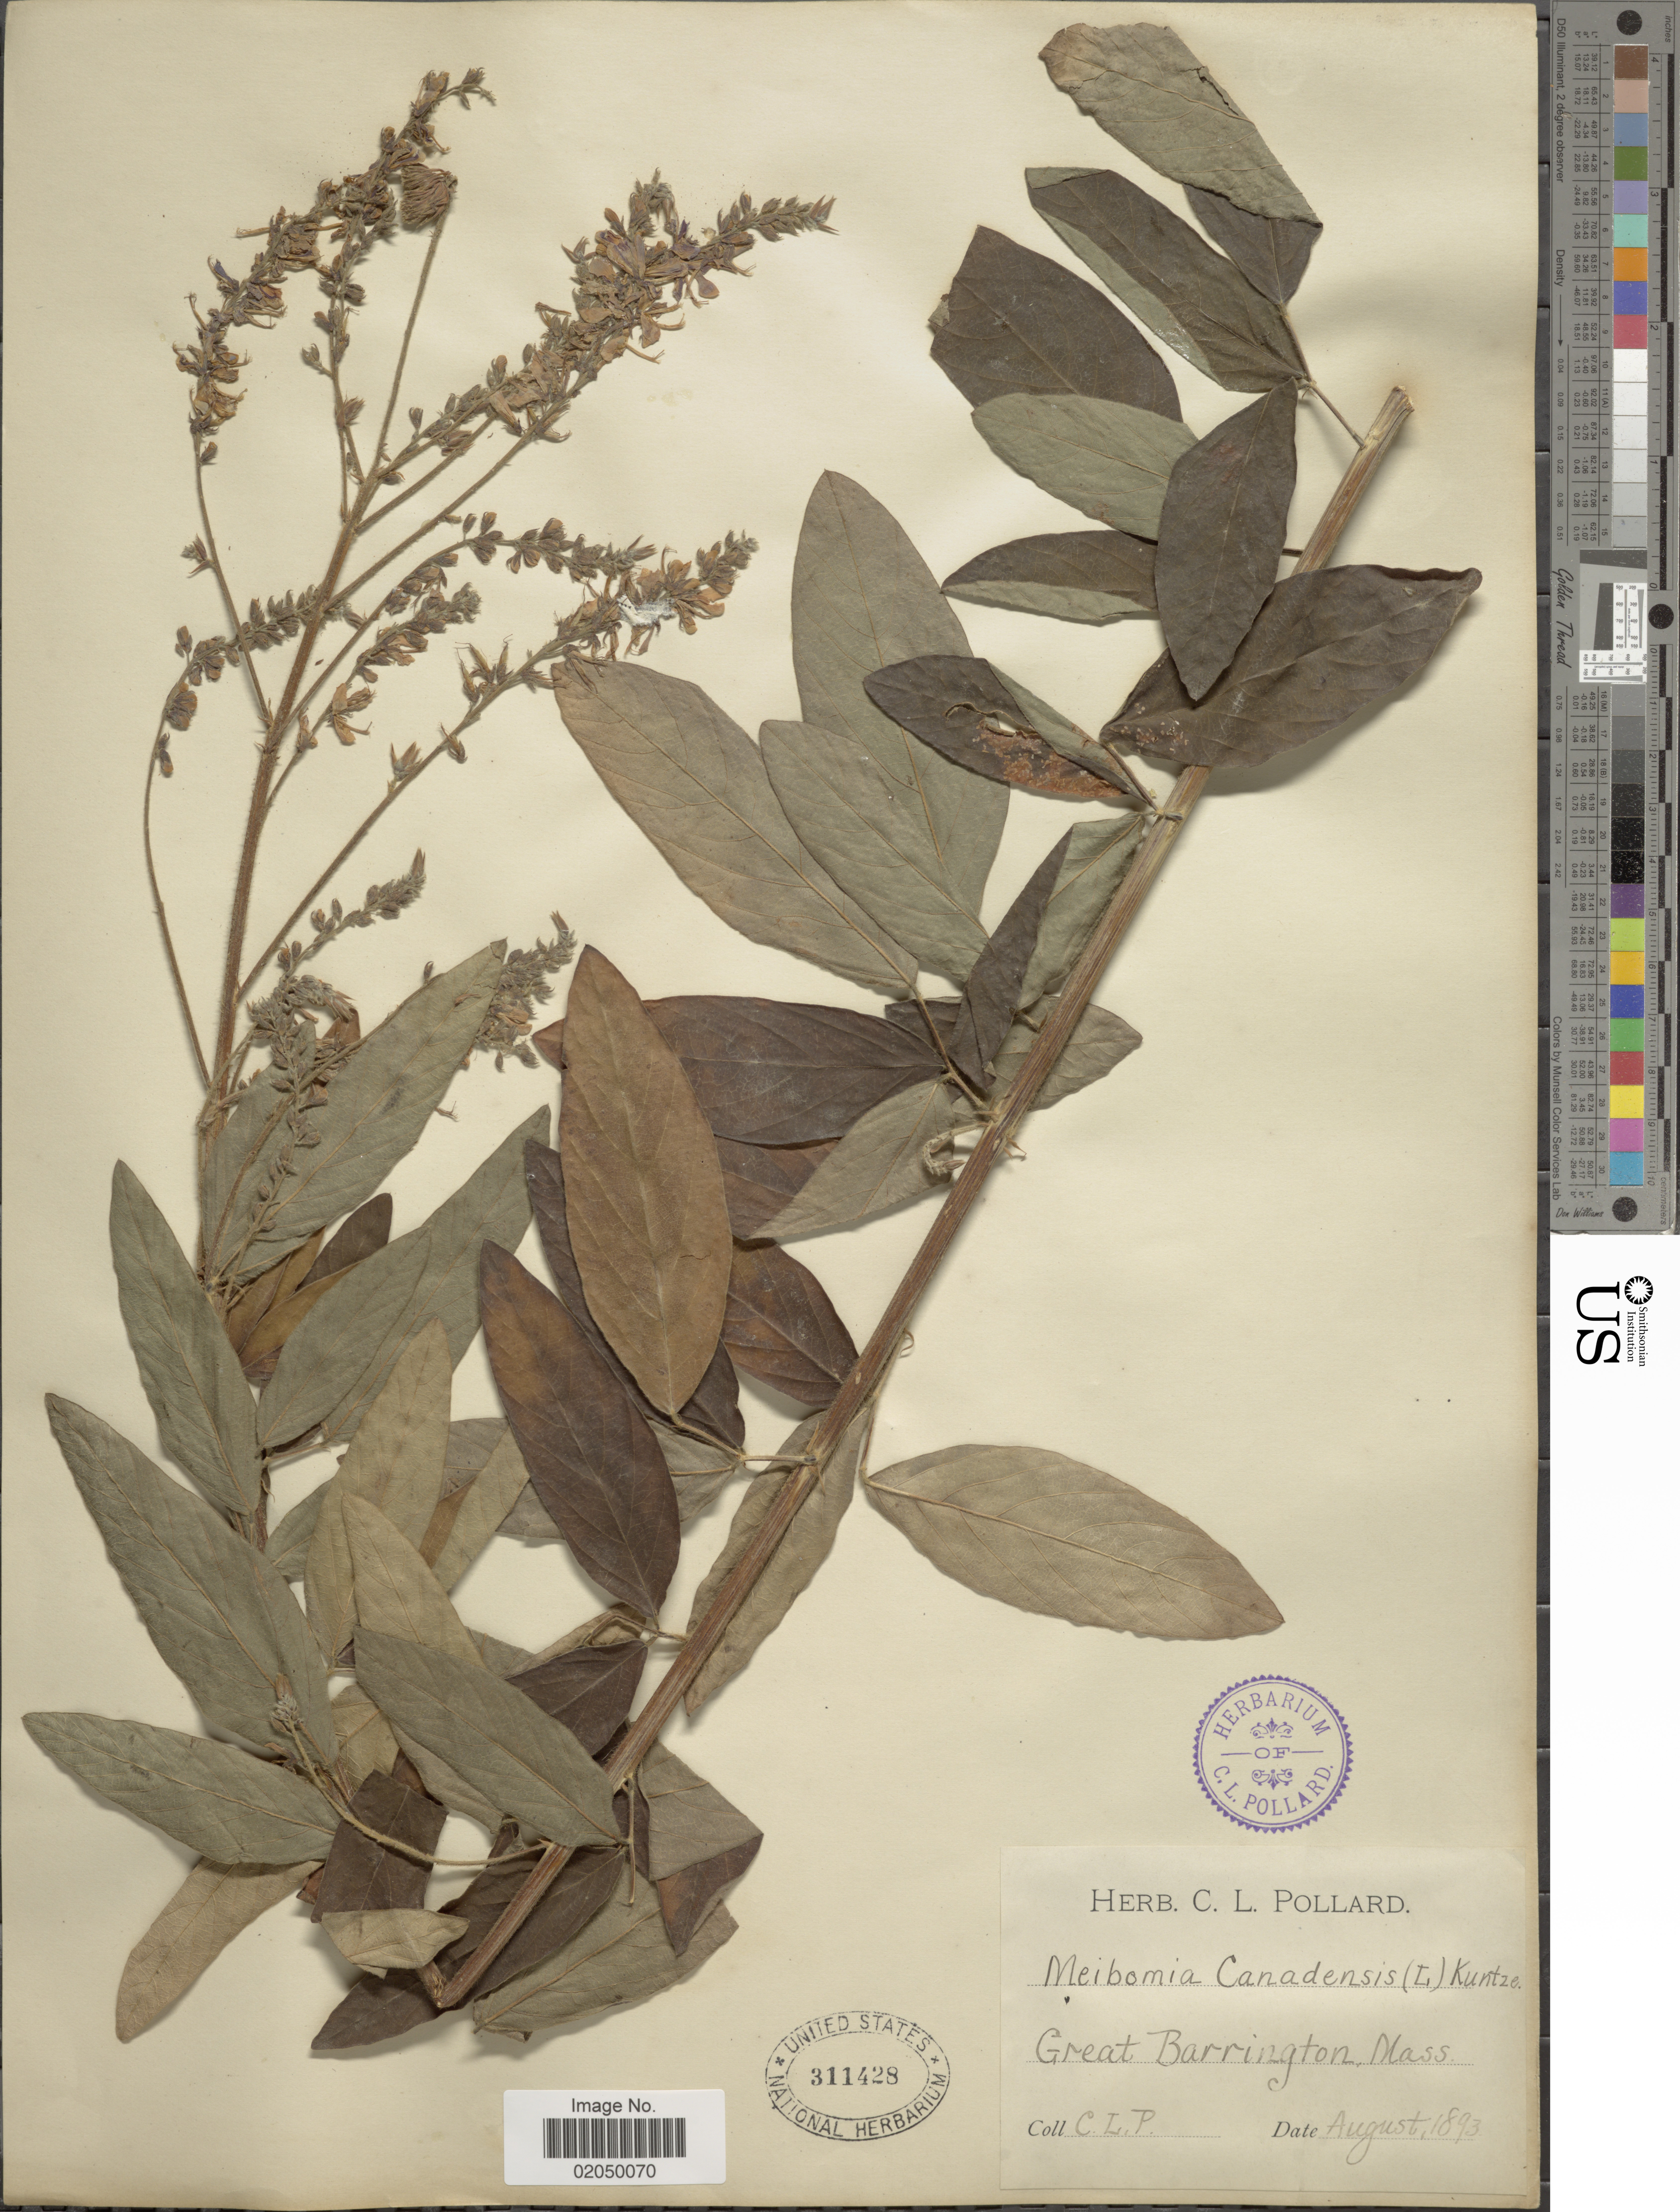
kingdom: Plantae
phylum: Tracheophyta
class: Magnoliopsida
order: Fabales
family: Fabaceae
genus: Desmodium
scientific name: Desmodium canadense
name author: (L.) DC.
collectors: C. L. Pollard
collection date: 1893-08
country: United States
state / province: Massachusetts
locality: Great Barrington, Mass.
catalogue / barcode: US 311428